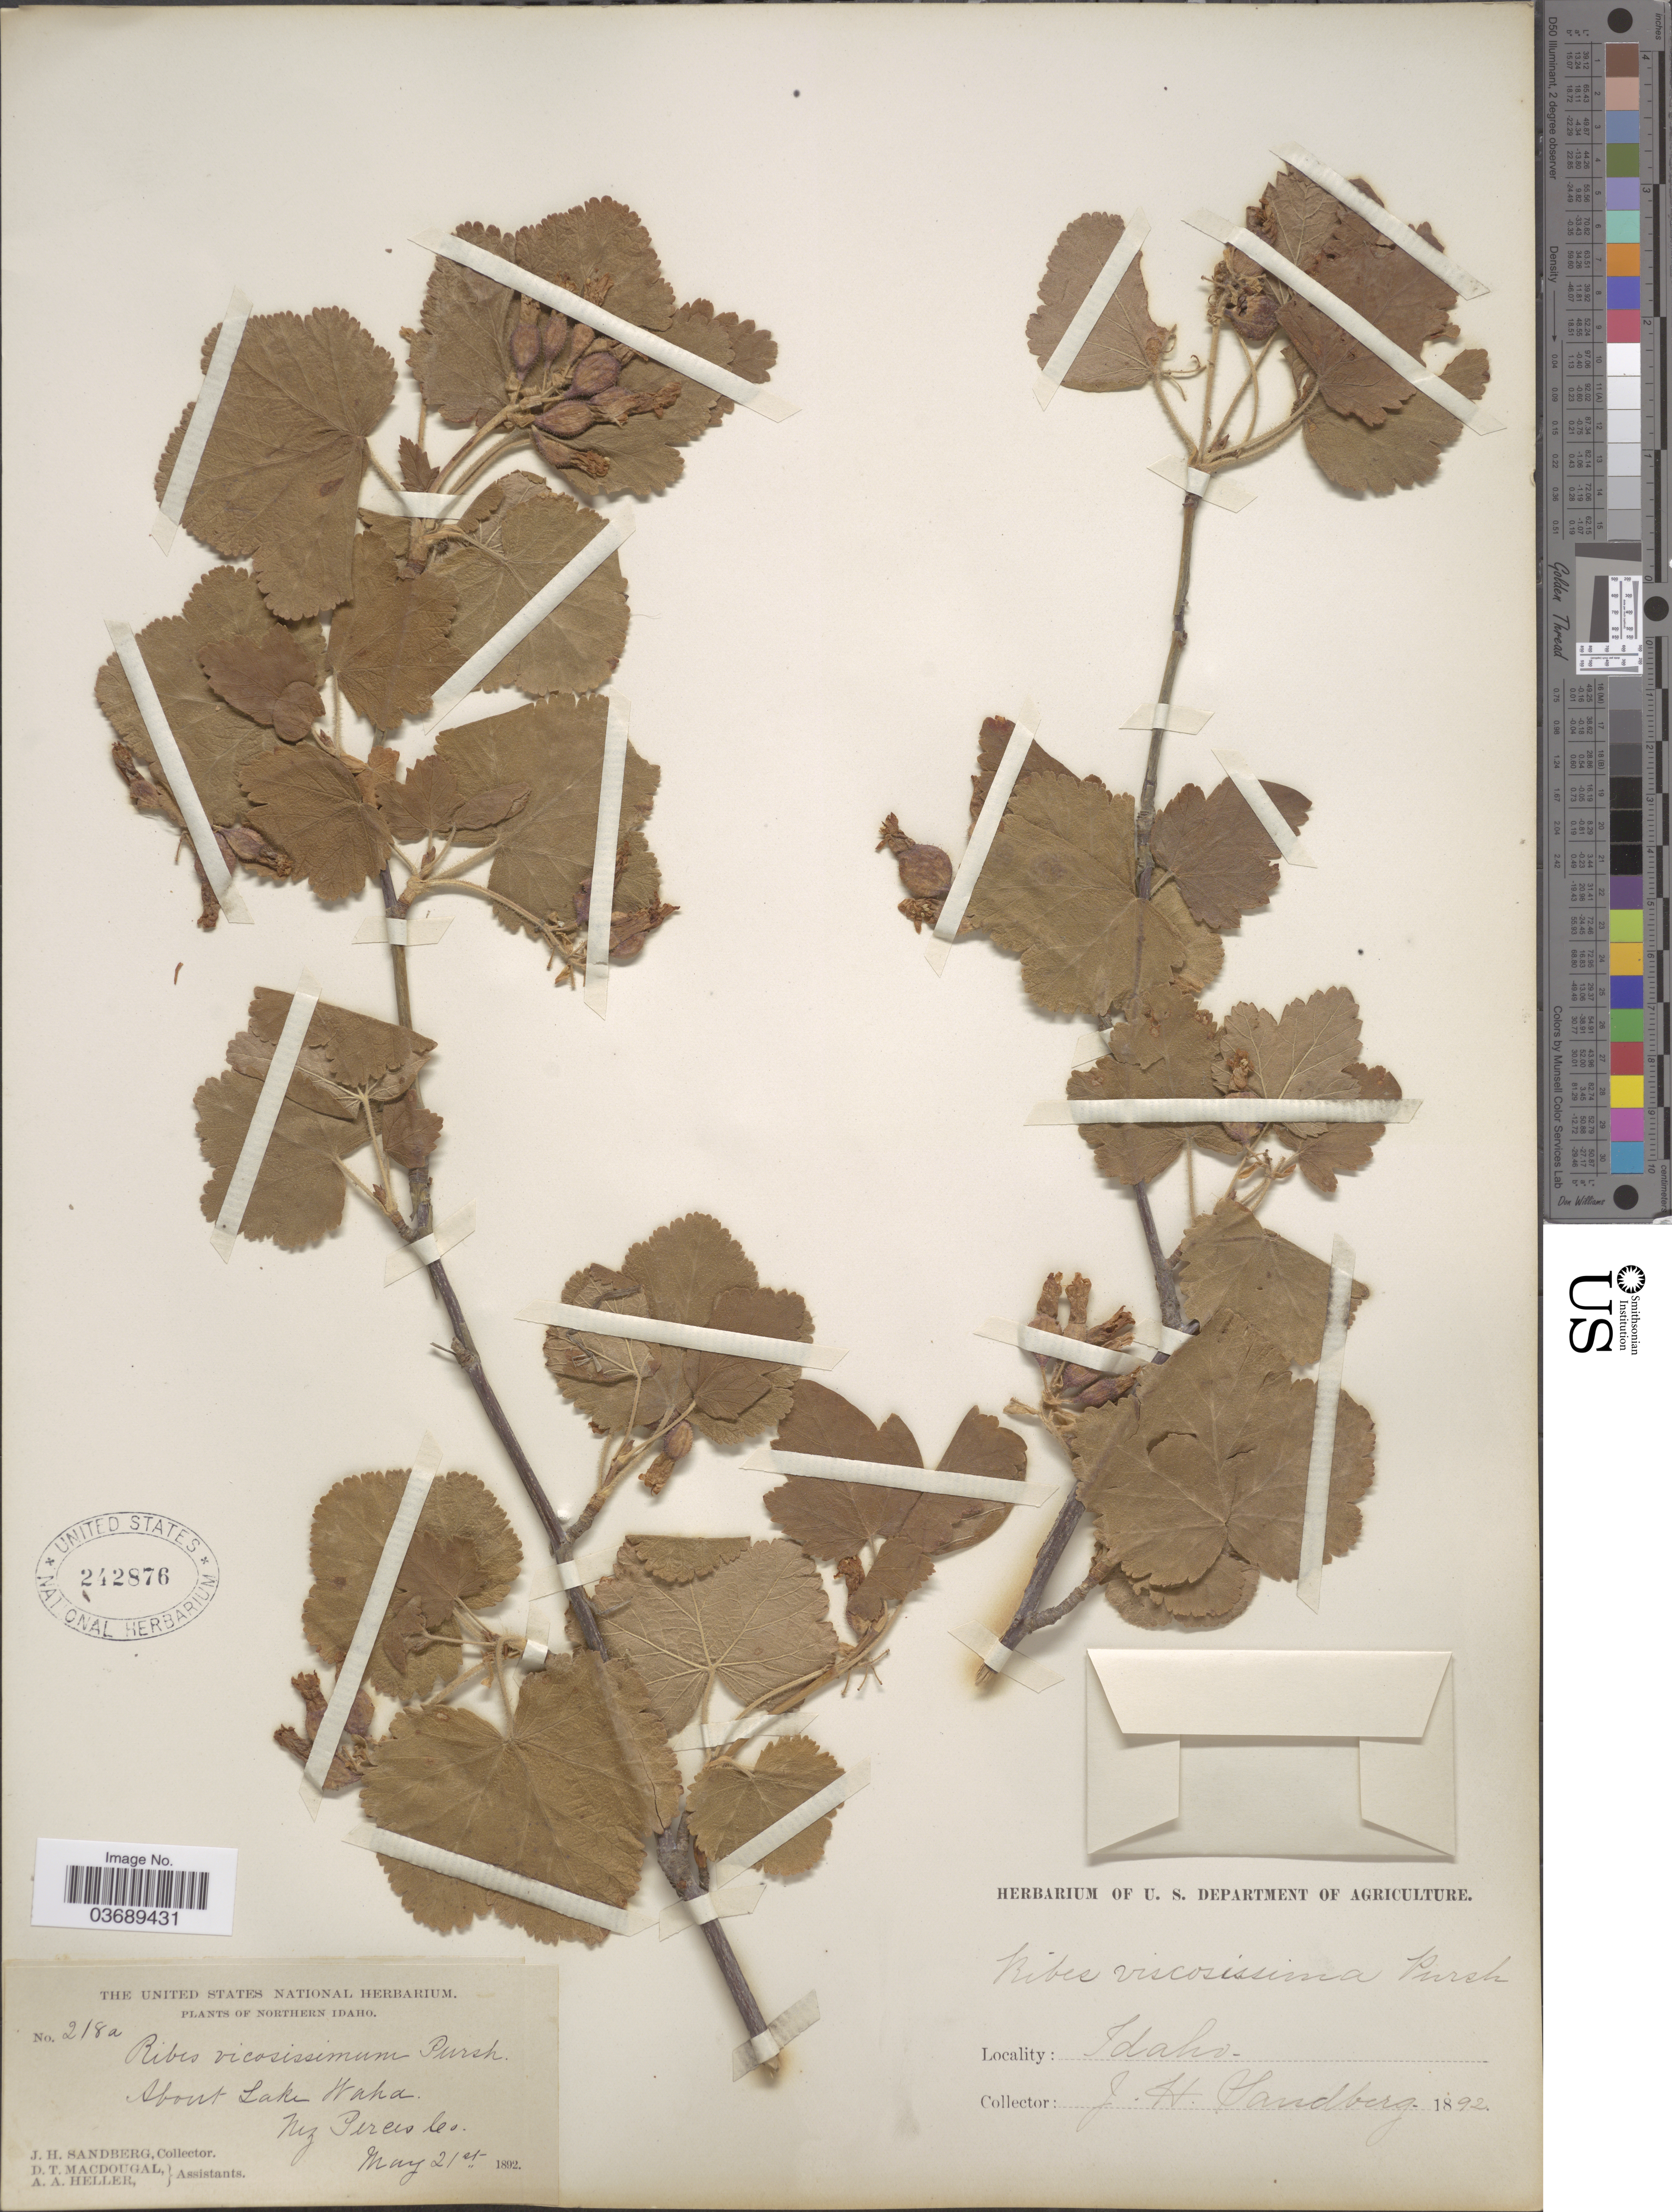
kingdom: Plantae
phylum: Tracheophyta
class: Magnoliopsida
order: Saxifragales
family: Grossulariaceae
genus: Ribes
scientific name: Ribes viscosissimum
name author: Pursh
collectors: J. H. Sandberg, D. T. MacDougal & A. A. Heller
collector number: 218a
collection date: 1892-05-21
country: United States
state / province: Idaho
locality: Northern Idaho. About Lake Waha, Nez Perces Co.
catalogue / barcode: US 242876